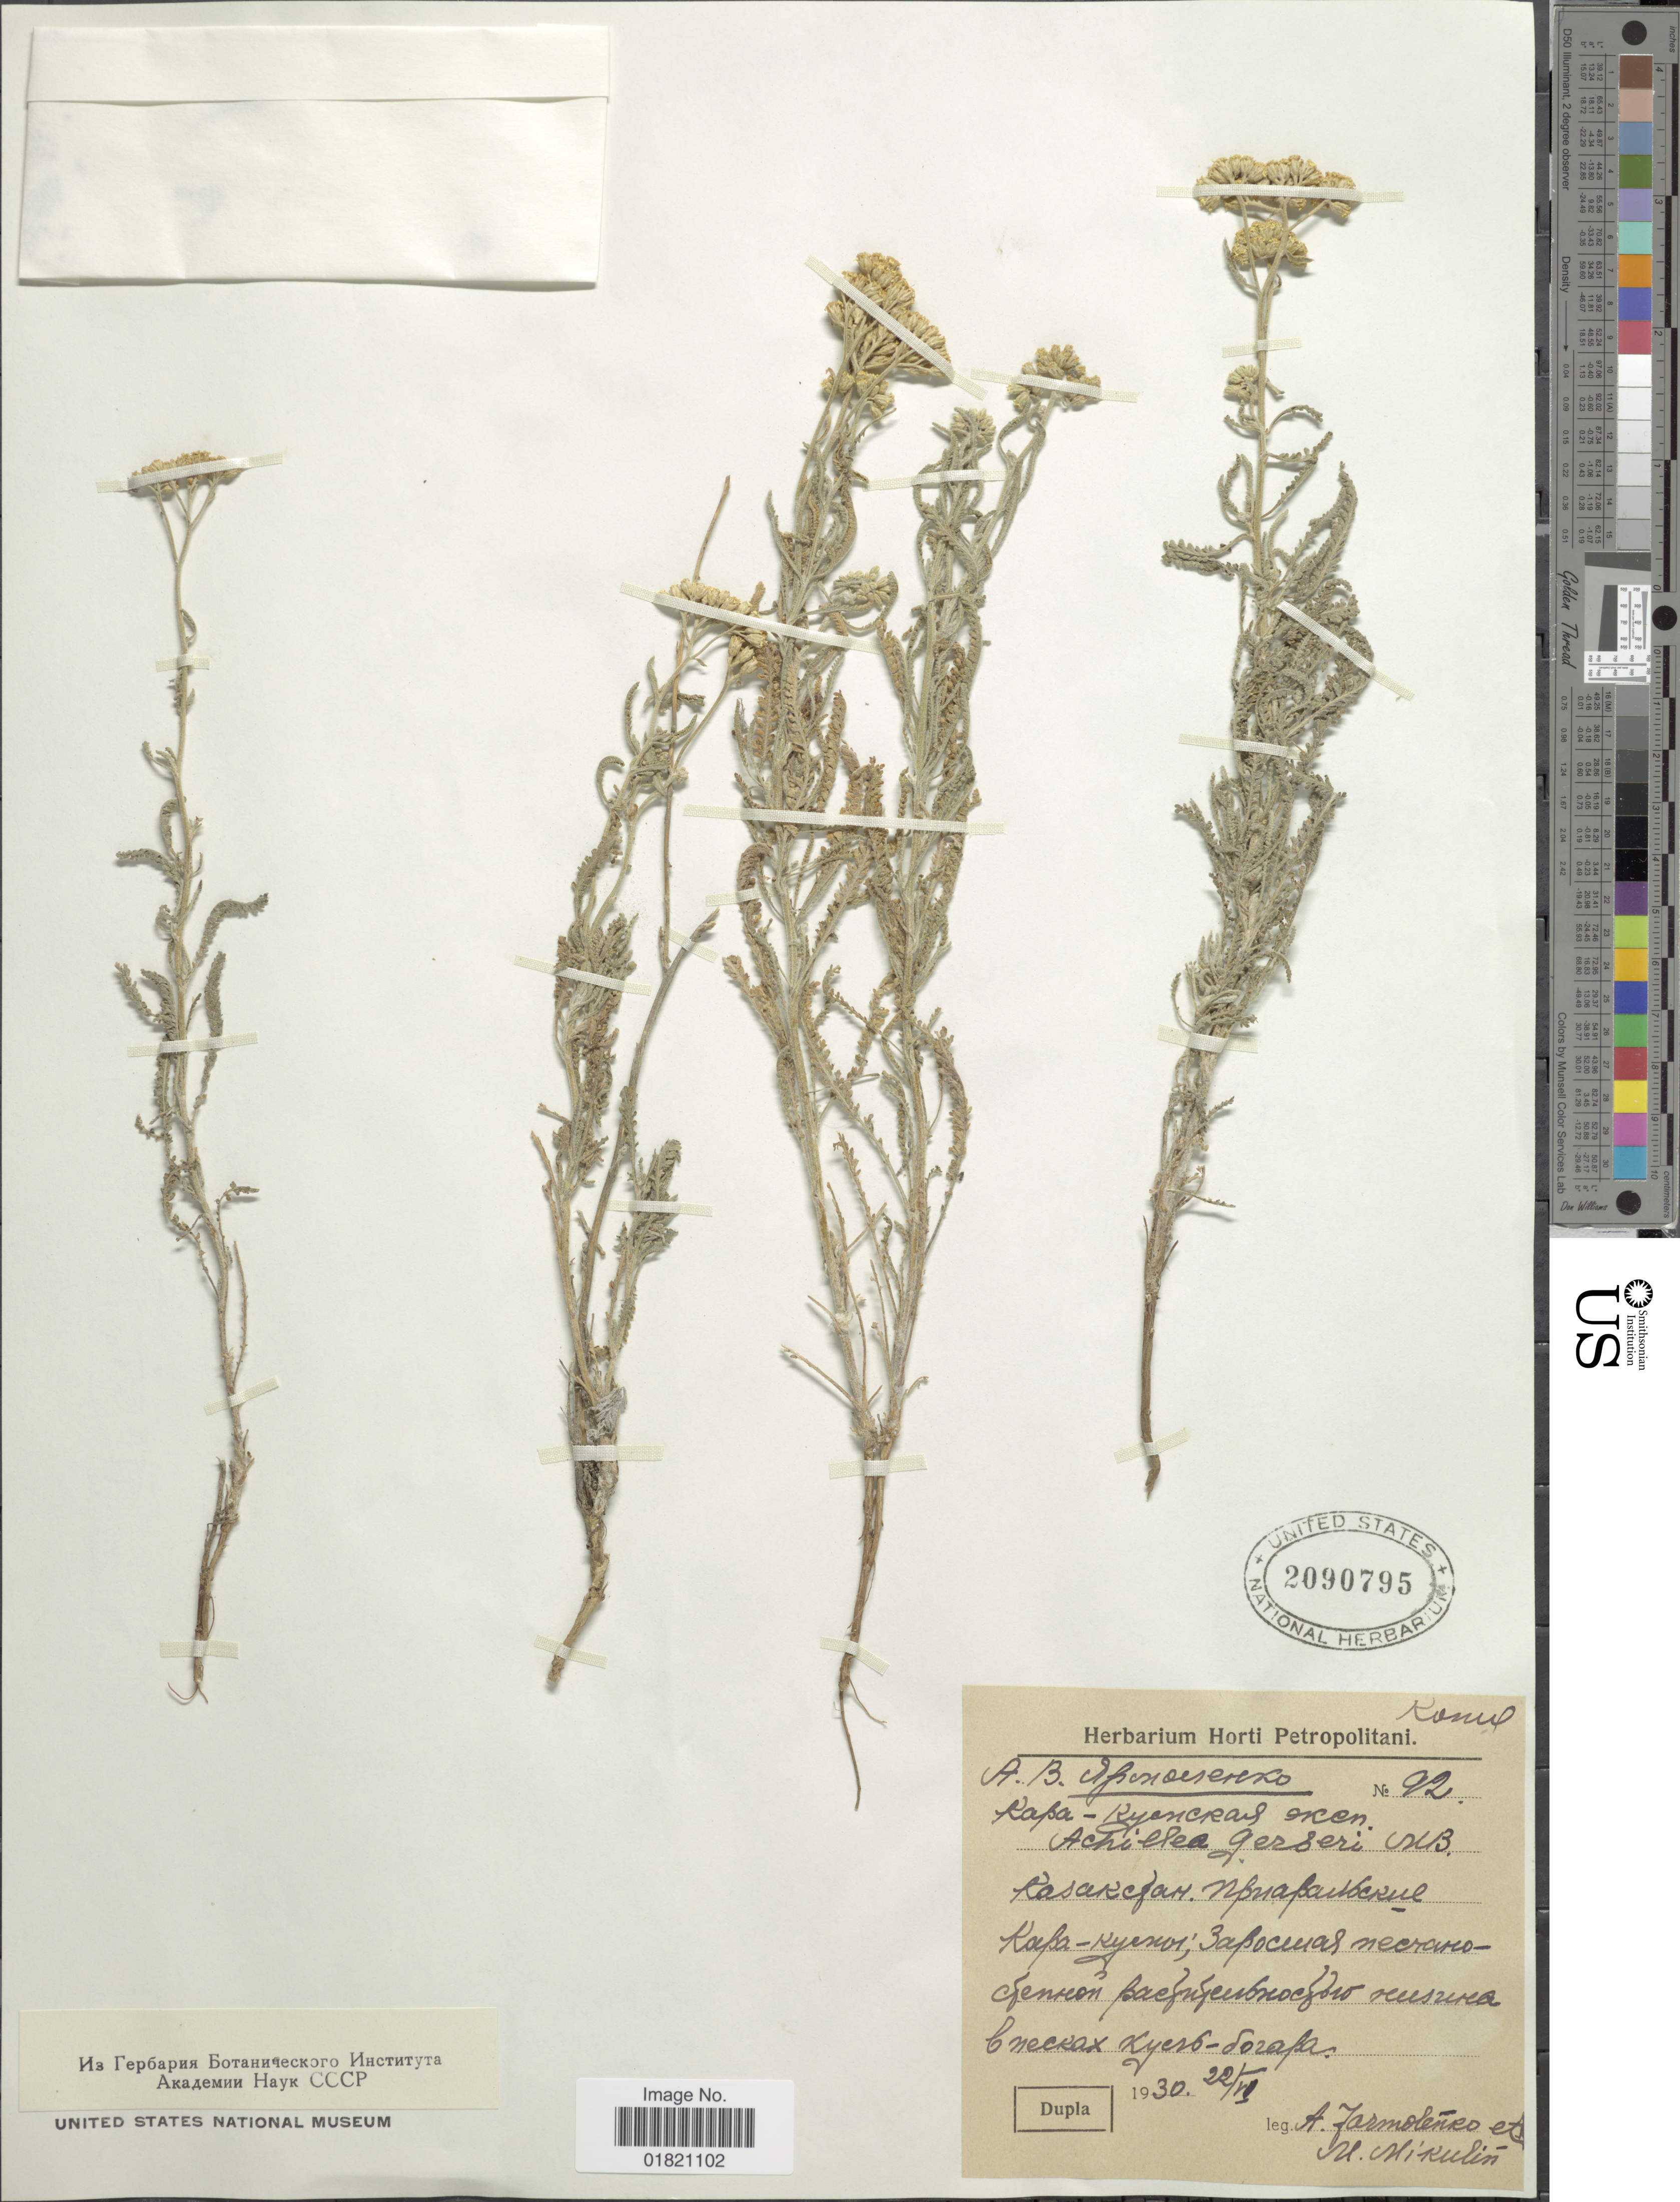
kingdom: Plantae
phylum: Tracheophyta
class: Magnoliopsida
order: Asterales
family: Asteraceae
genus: Achillea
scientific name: Achillea gerberi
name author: M. Bieb.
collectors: A. Farmolenro & U. Nirulin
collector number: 92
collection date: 1930-06-22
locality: Ronul [unsure placement]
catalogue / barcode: US 2090795